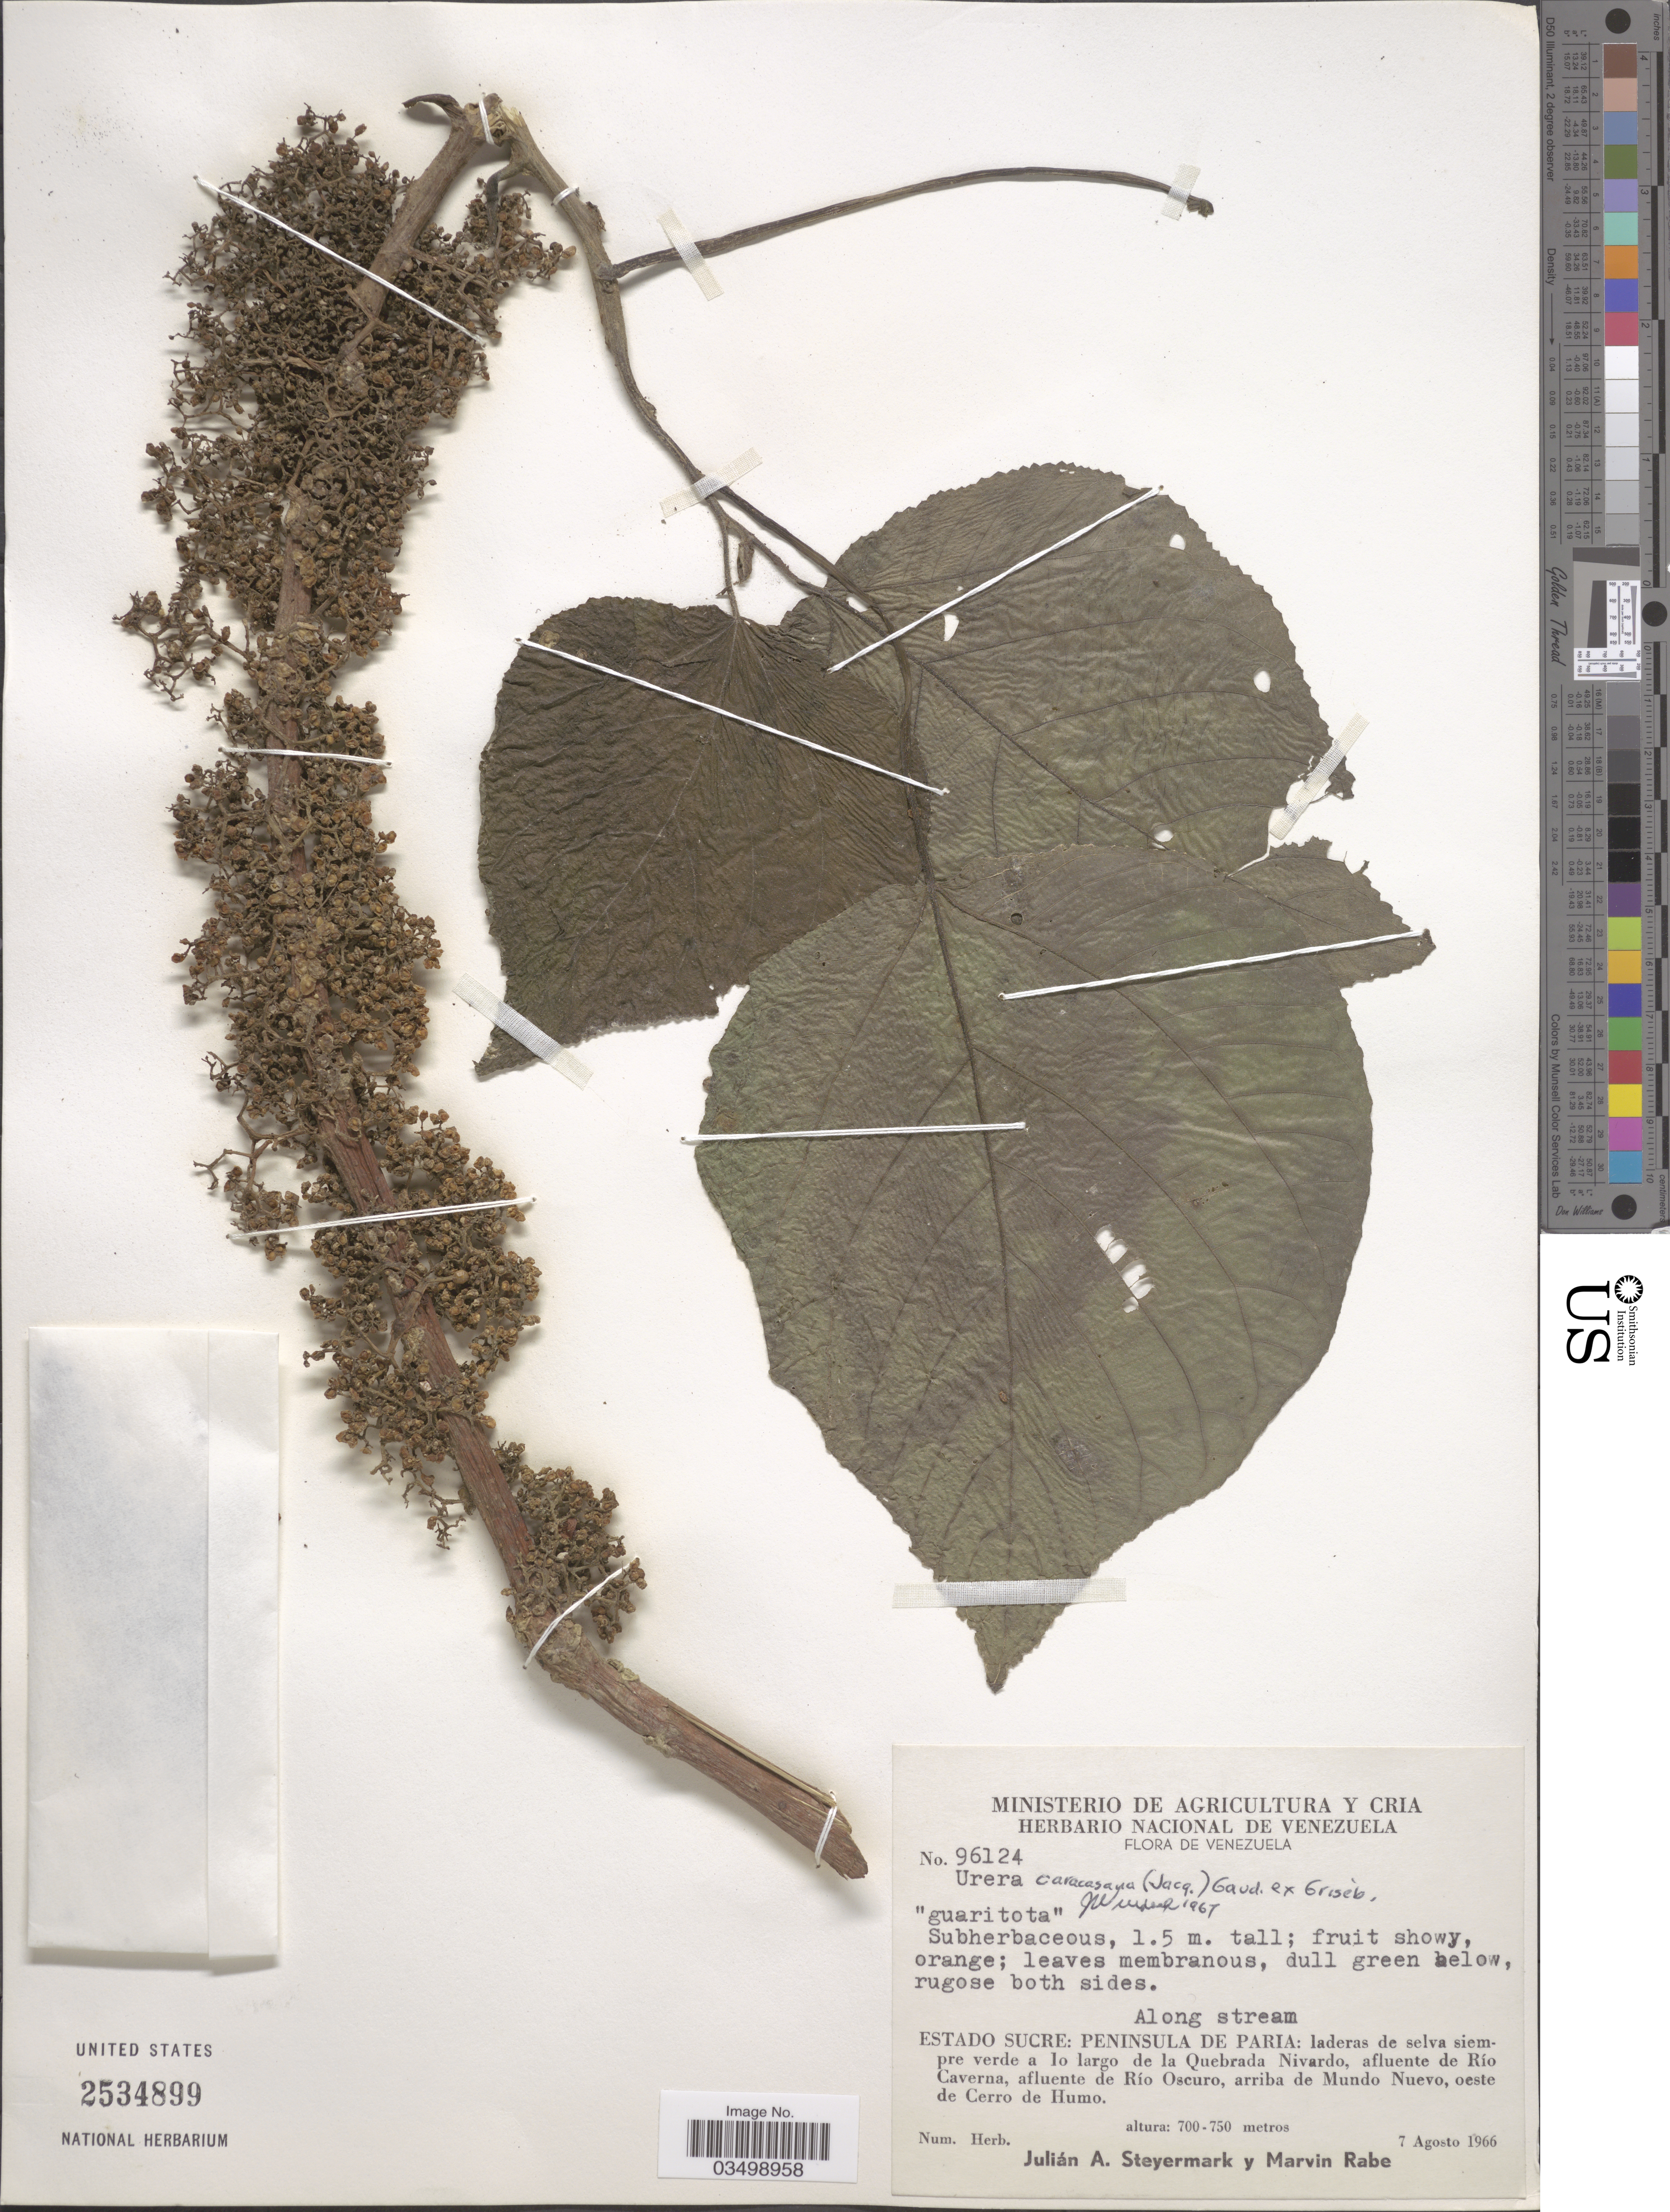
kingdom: Plantae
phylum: Tracheophyta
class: Magnoliopsida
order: Rosales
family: Urticaceae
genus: Urera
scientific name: Urera caracasana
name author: (Jacq.) Gaudich. ex Griseb.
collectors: J. Steyermark & M. Rabe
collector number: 96124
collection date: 1966-08-07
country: Venezuela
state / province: Sucre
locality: Peninsula de Paria: laderas de selva siempre verde a lo largo de la Quebrada Nivardo, afluente de Río Caverna, afluente de Río Oscuro, arriba de Mundo Nuevo, oeste de Cerro de Humo.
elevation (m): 700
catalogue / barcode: US 2534899